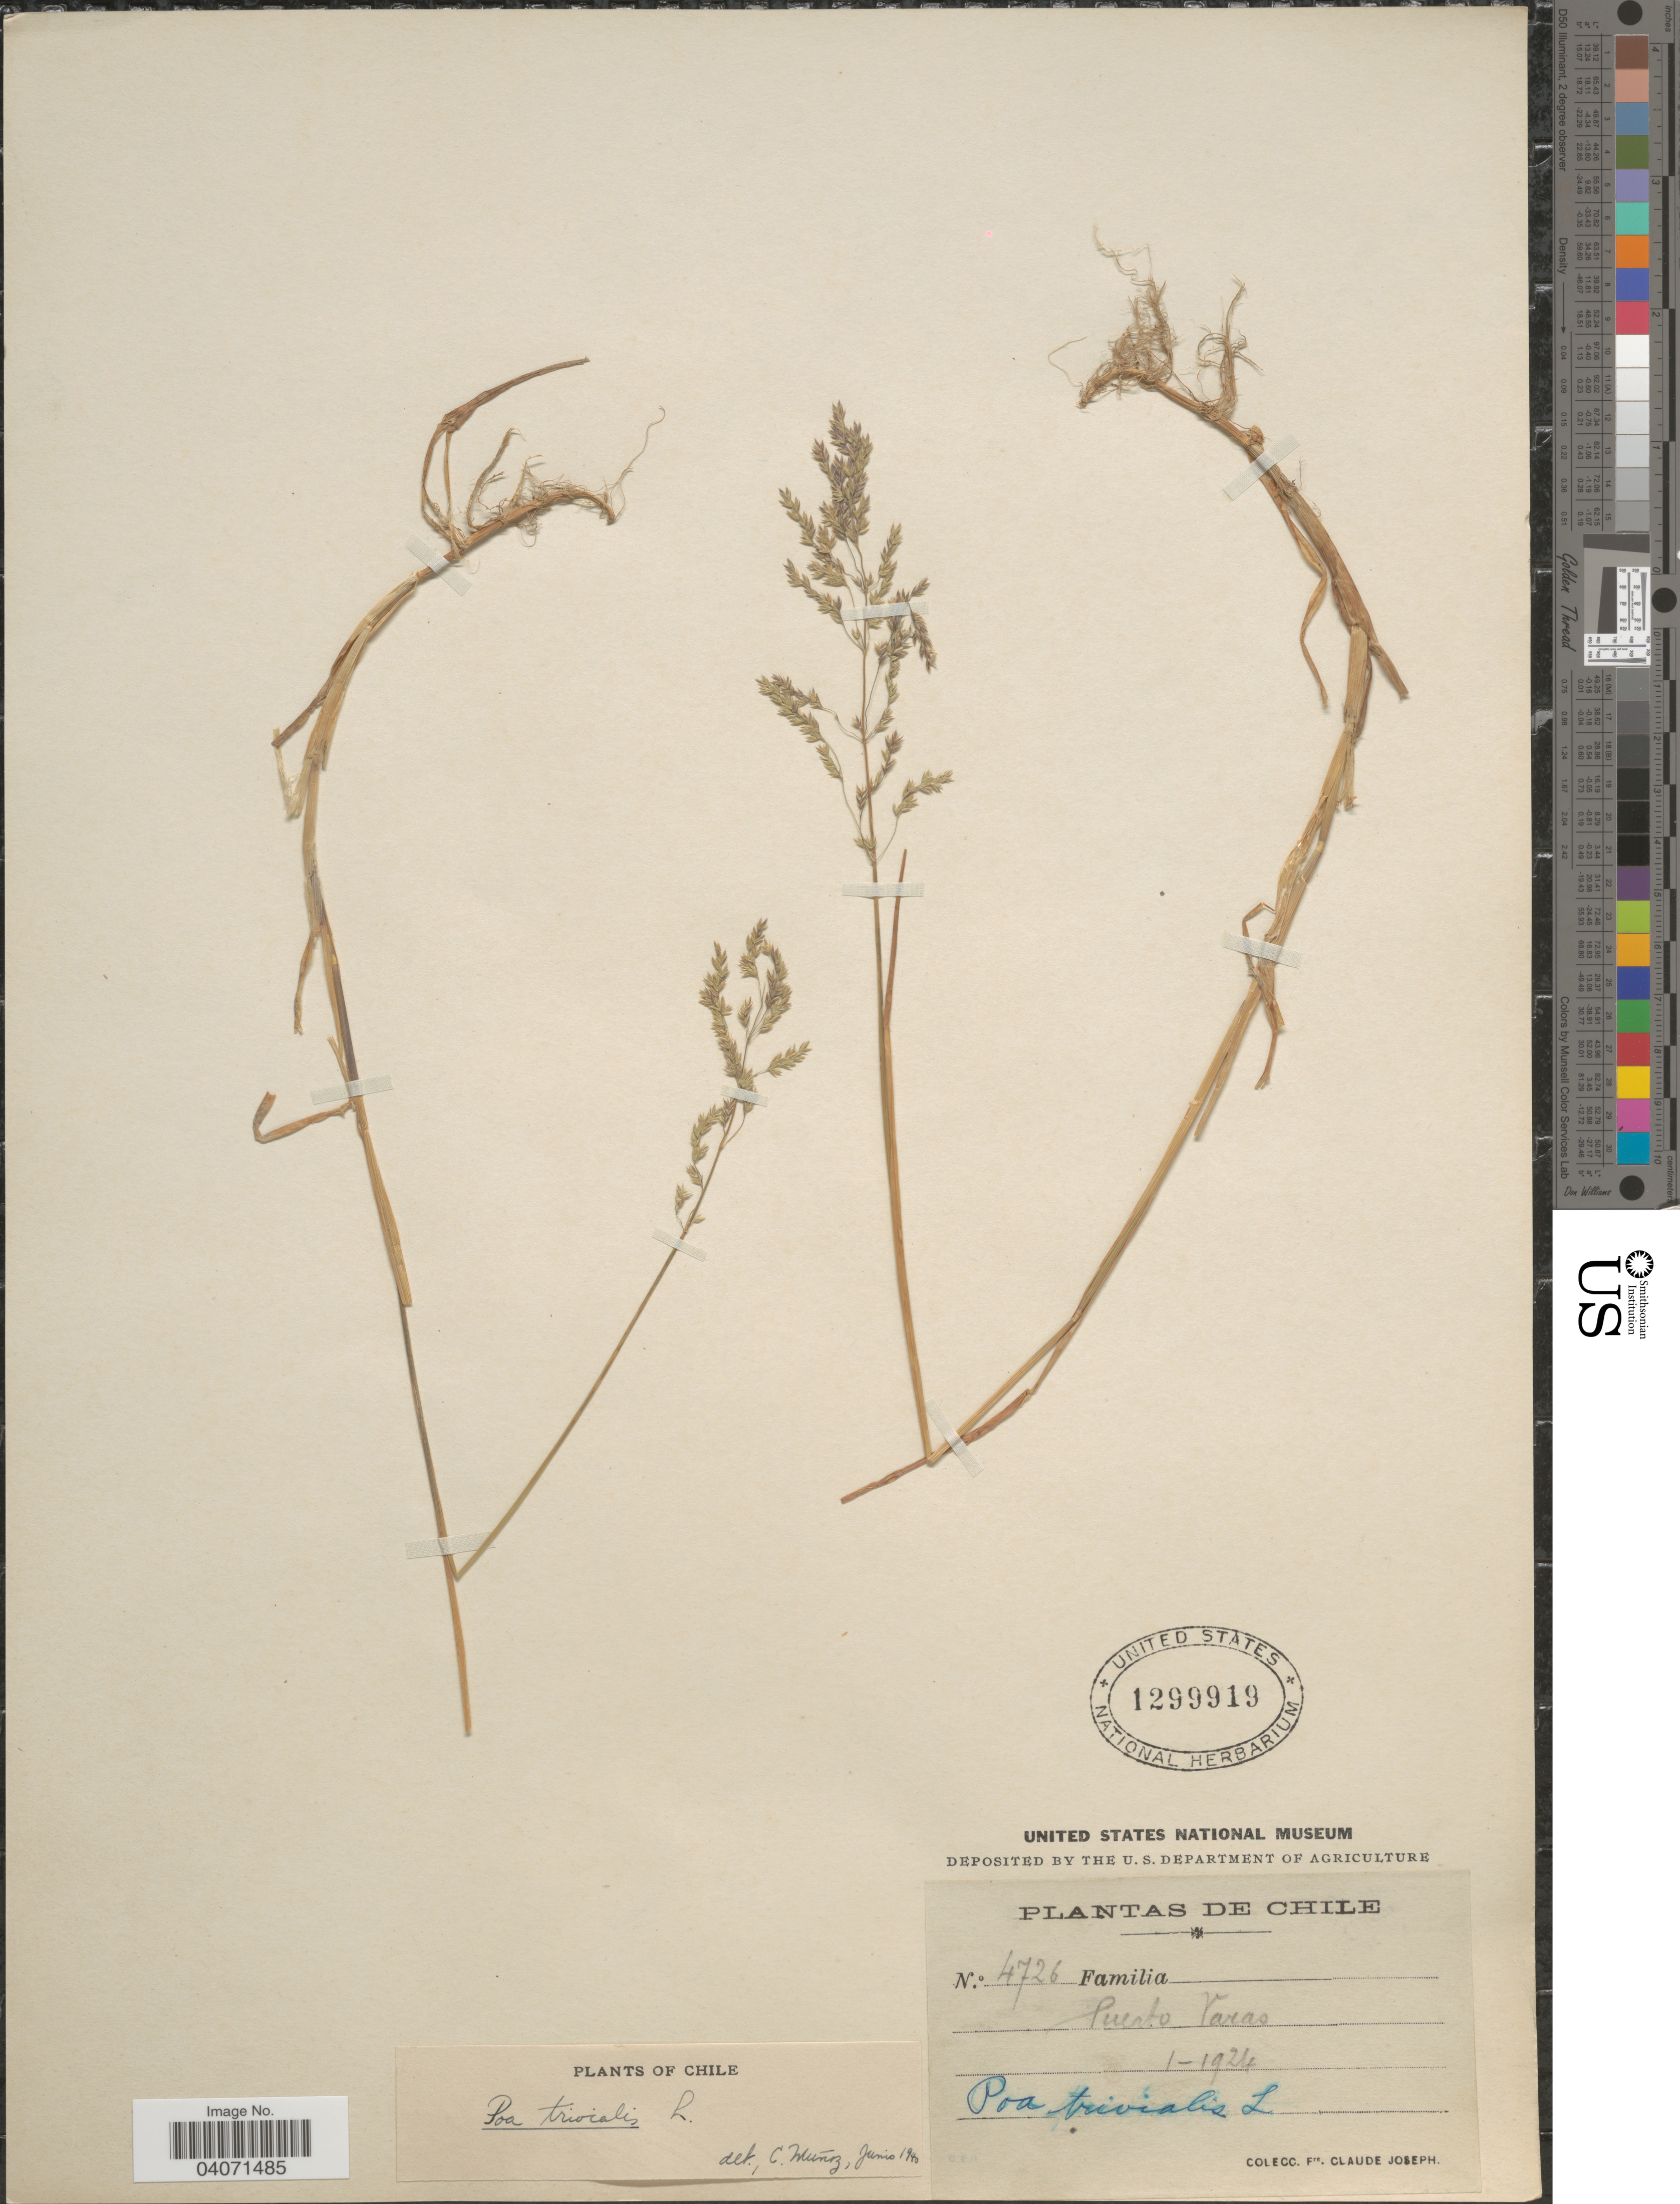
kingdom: Plantae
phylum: Tracheophyta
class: Liliopsida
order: Poales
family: Poaceae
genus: Poa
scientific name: Poa trivialis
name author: L.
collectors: Bro. Claude-Joseph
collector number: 4726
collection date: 1924-01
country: Chile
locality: Puerto Varas.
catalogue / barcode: US 1299919